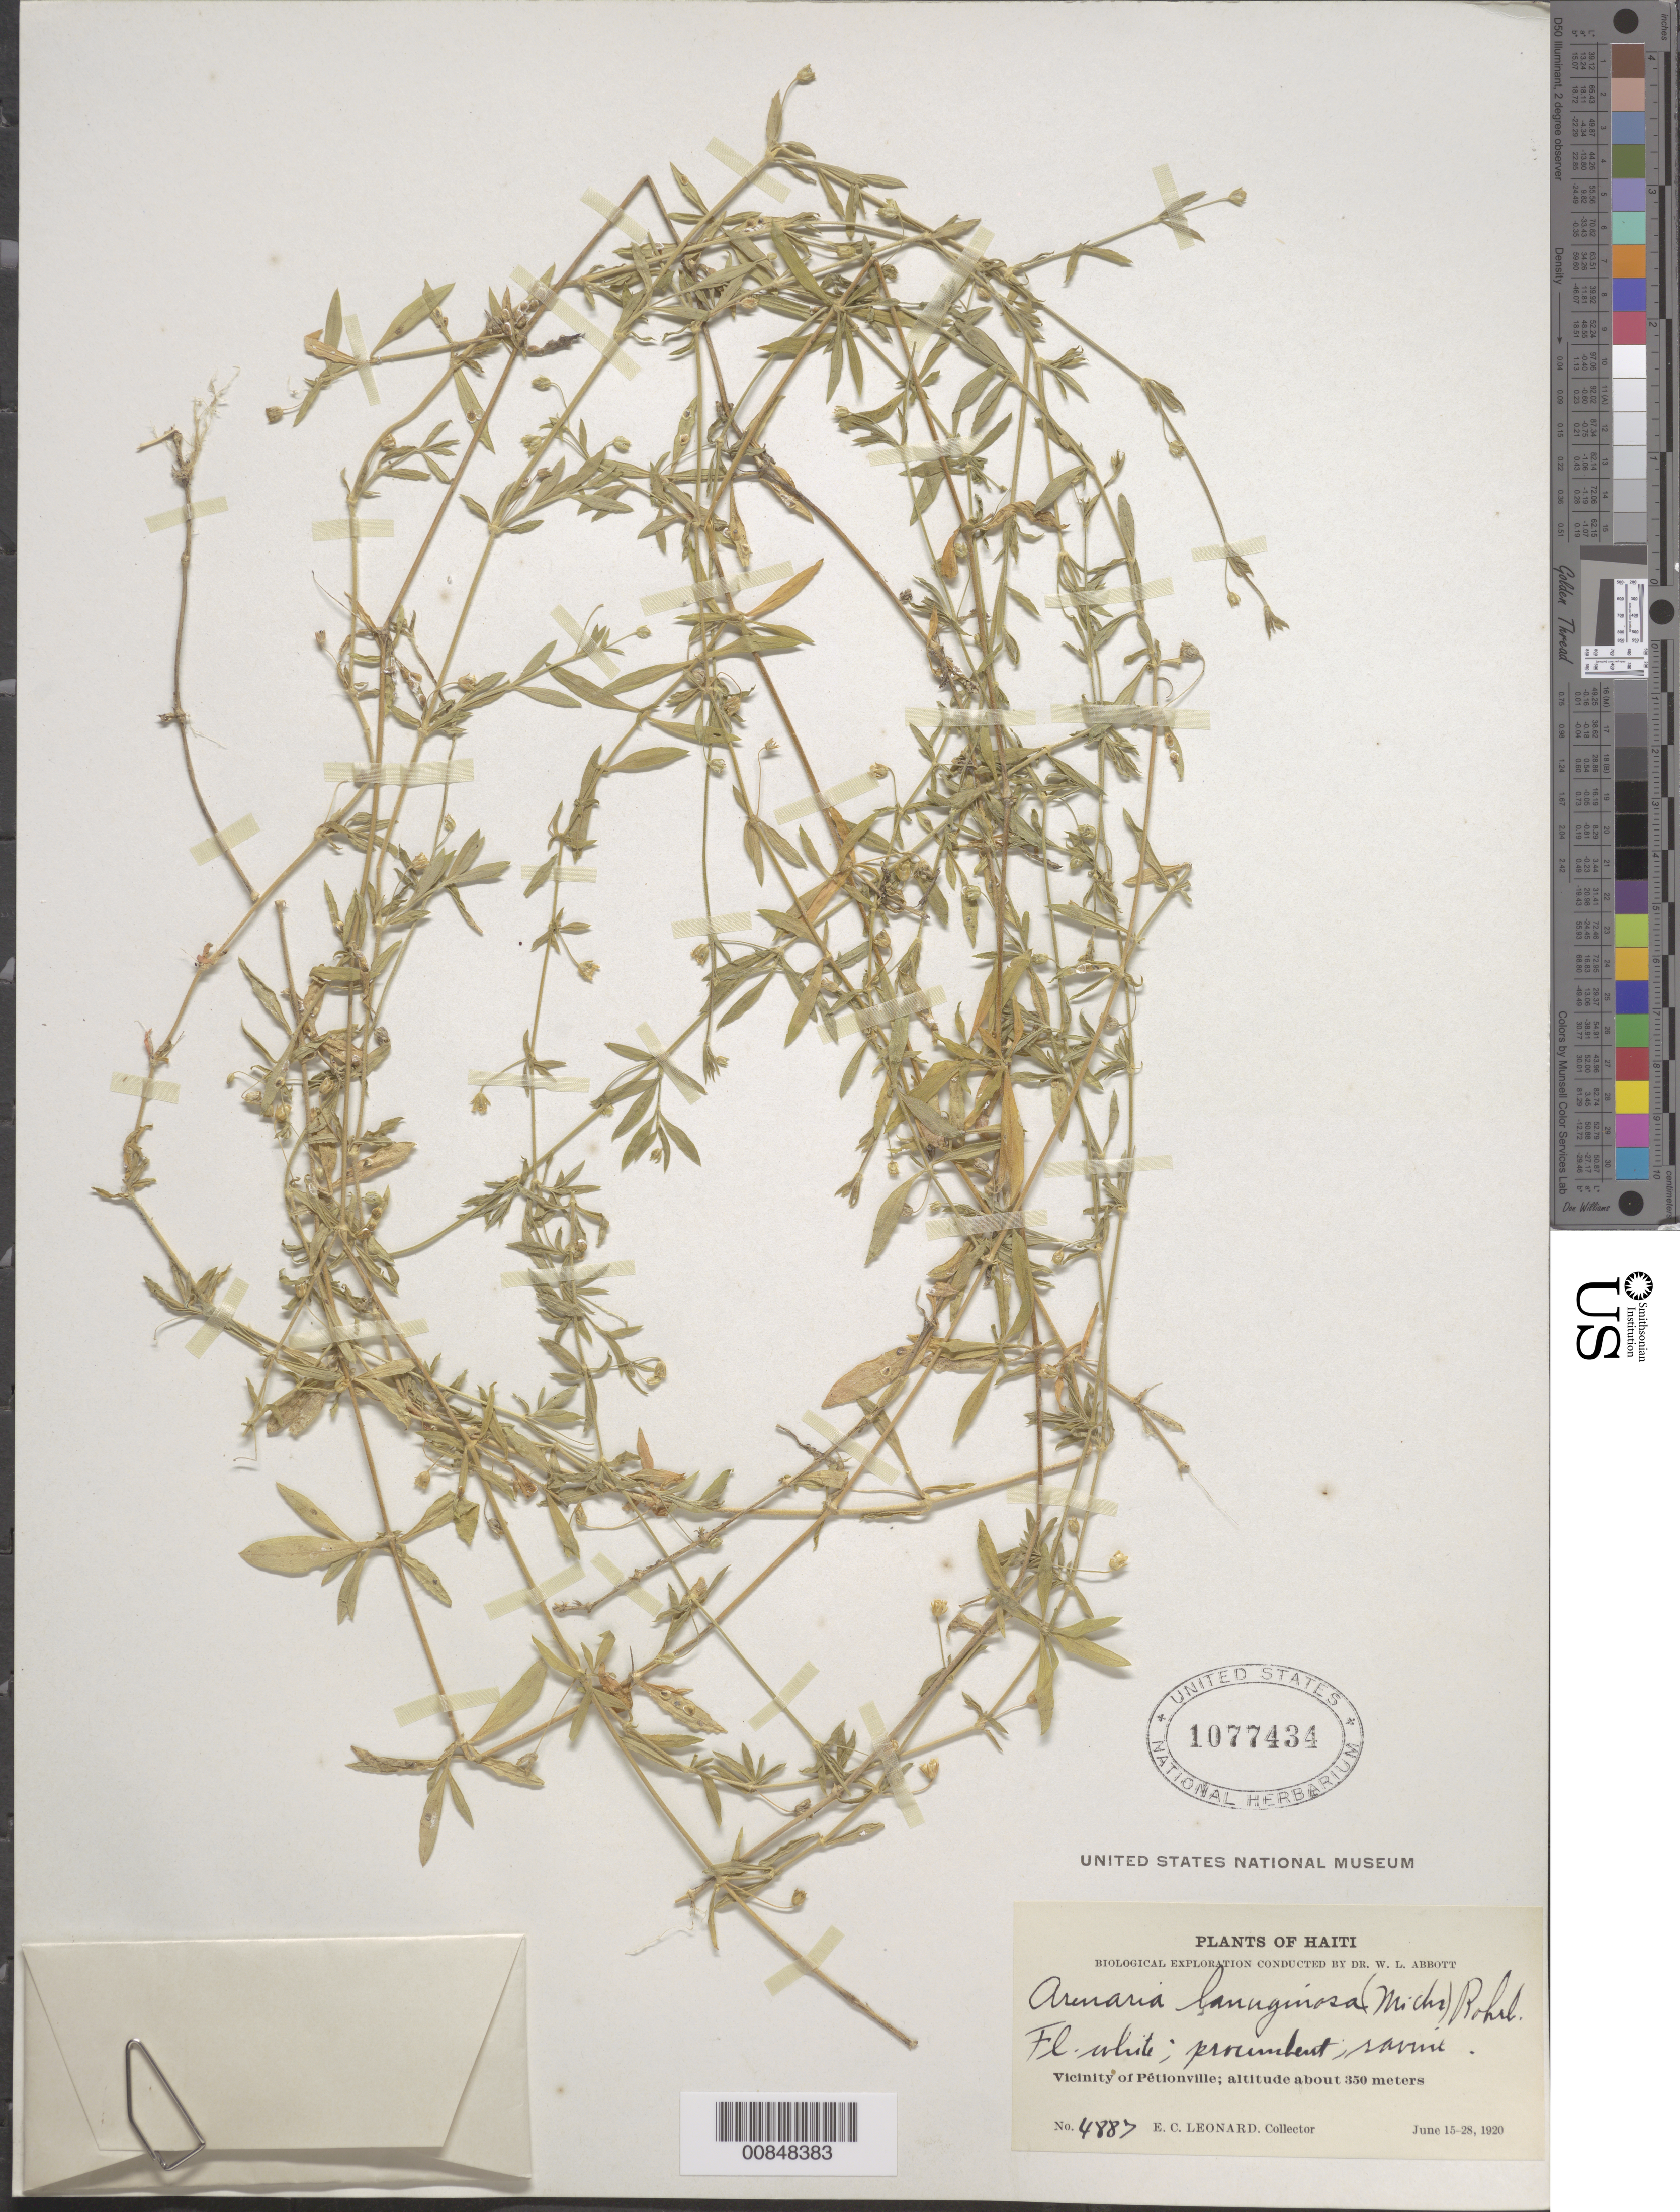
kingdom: Plantae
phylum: Tracheophyta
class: Magnoliopsida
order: Caryophyllales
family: Caryophyllaceae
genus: Arenaria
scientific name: Arenaria lanuginosa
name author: (Michx.) Rohrb.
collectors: E. C. Leonard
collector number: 4887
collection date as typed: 15 Jun 1920 to 28 Jun 1920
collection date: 1920-06-15/1920-06-28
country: Haiti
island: Hispaniola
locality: Vicinity of Pétionville.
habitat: Ravine.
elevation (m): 350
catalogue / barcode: US 1077434